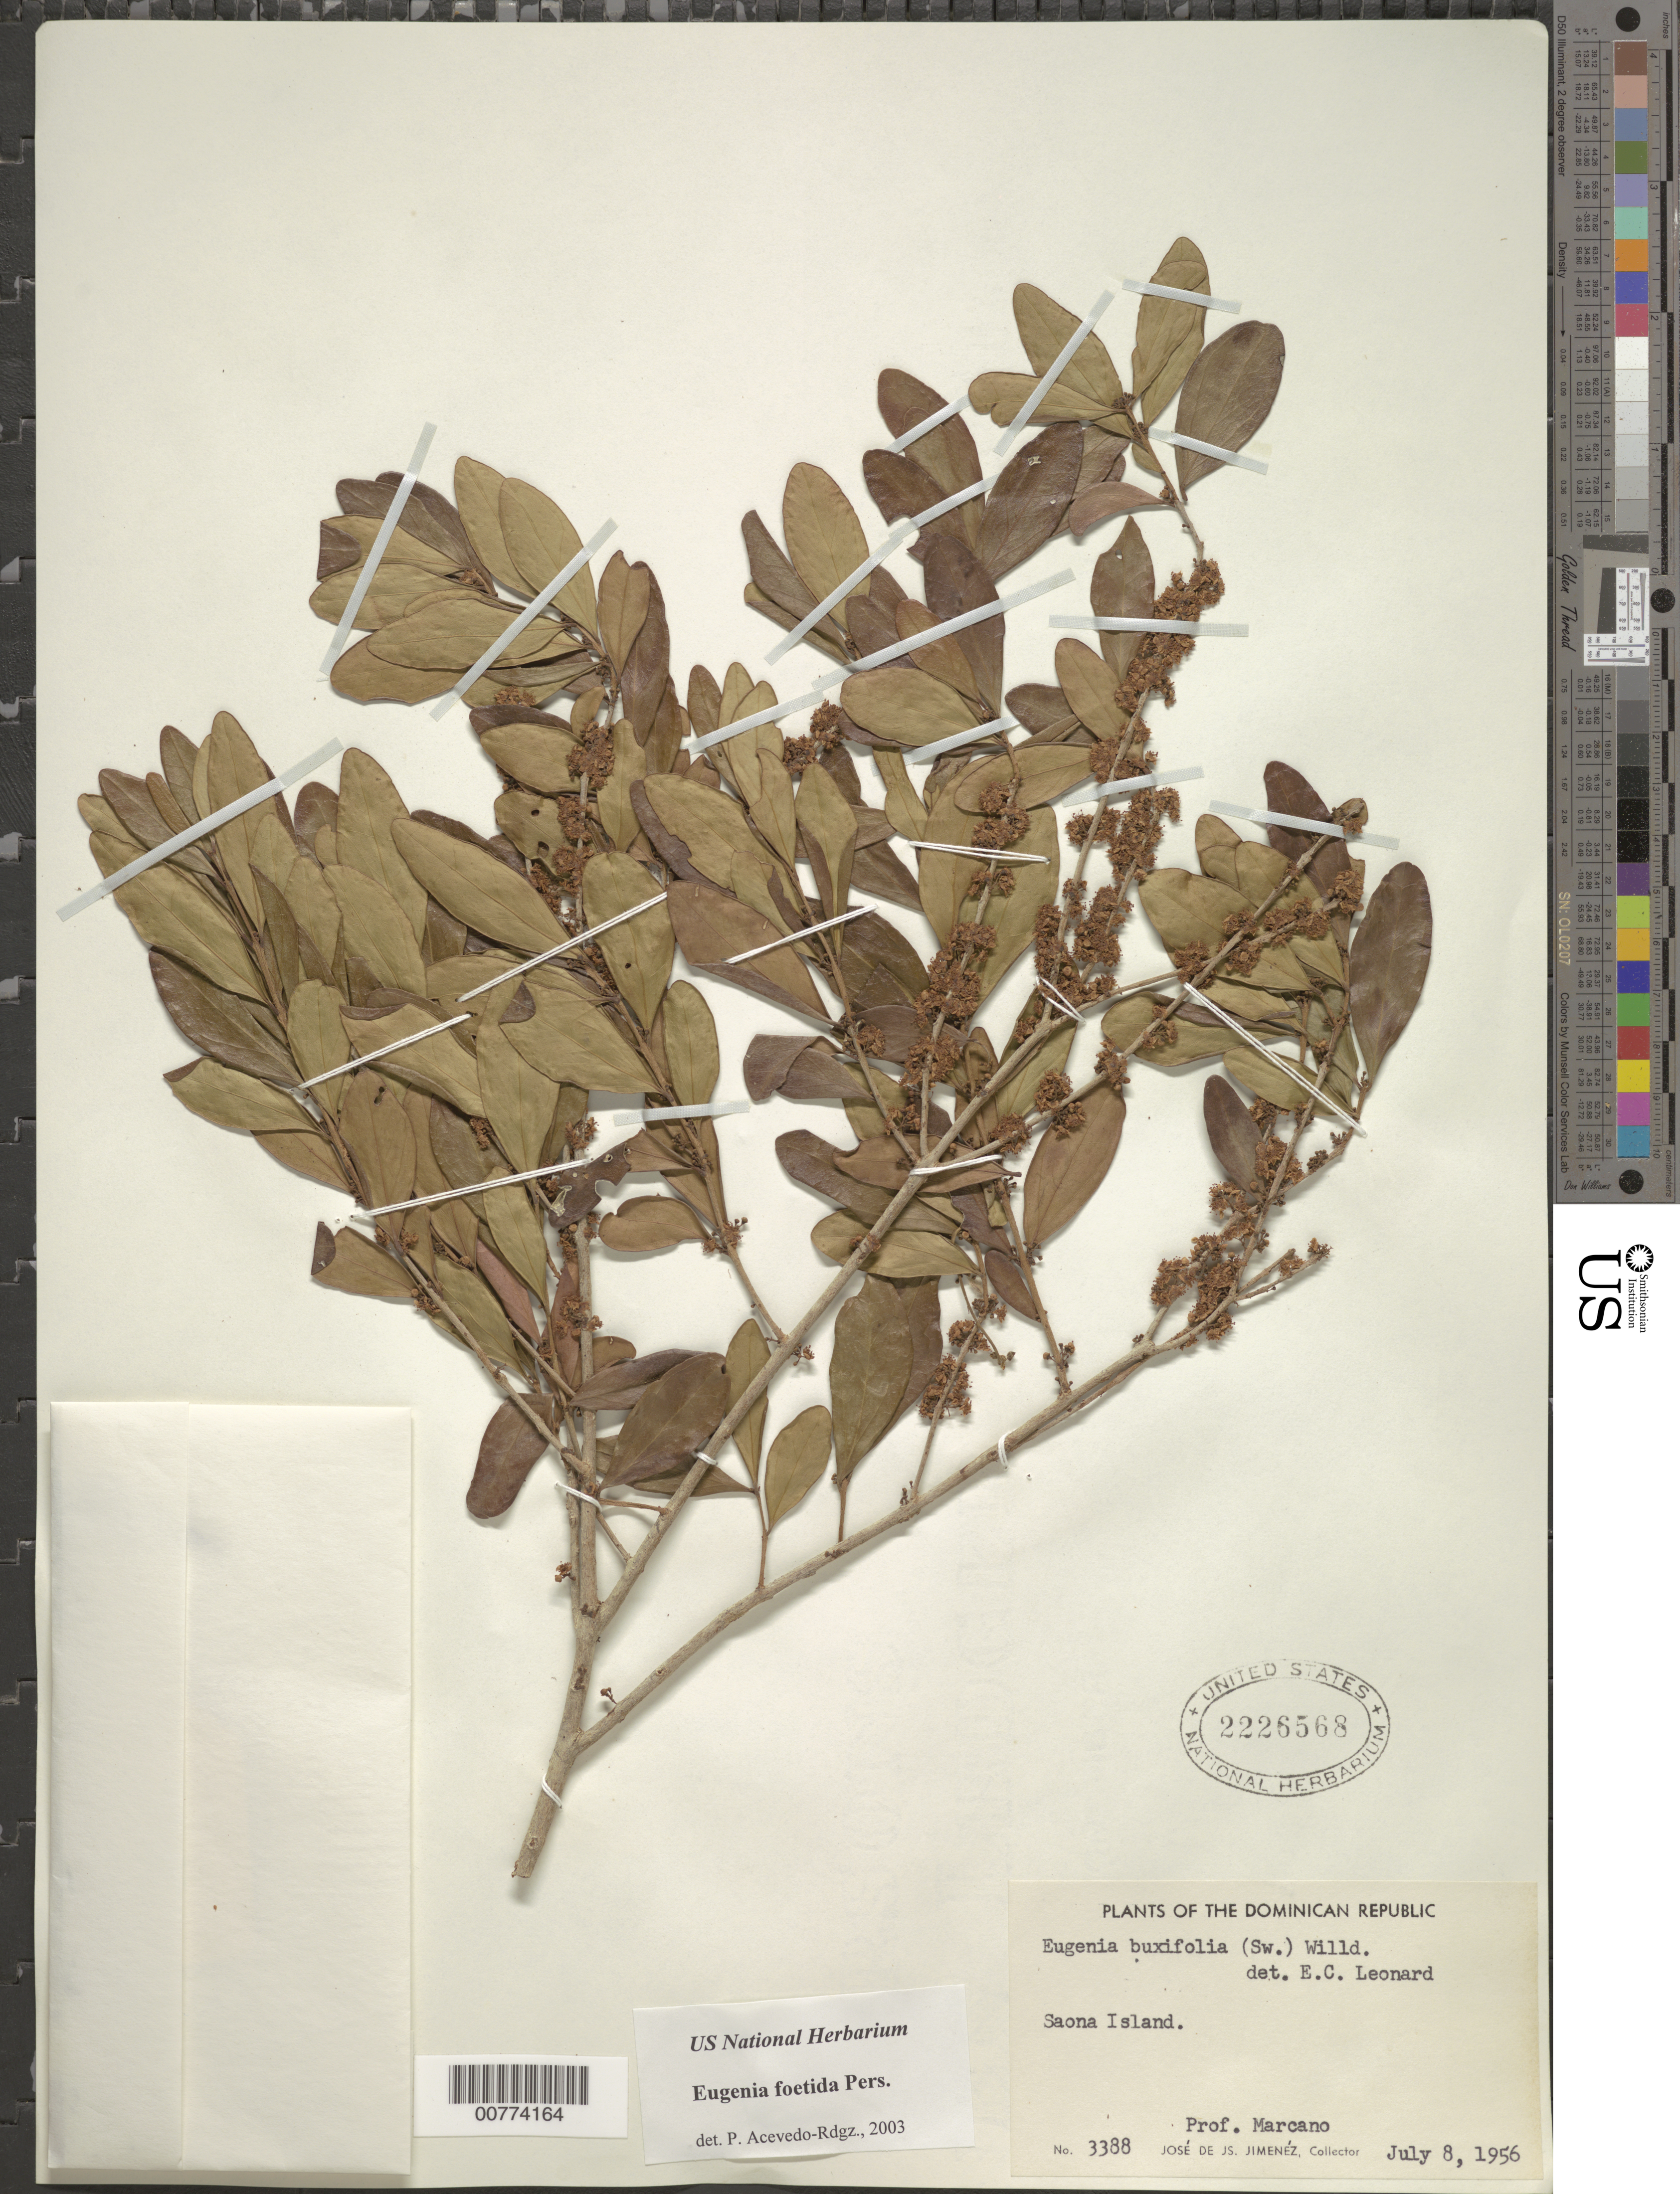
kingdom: Plantae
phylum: Tracheophyta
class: Magnoliopsida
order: Myrtales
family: Myrtaceae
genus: Eugenia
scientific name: Eugenia foetida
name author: Pers.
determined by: Acevedo-Rodríguez, P., (BOT), Smithsonian Institution - National Museum of Natural History (UNITED STATES)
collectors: E. J. Marcano F.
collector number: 3388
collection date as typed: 08 Jul 1956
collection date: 1956-07-08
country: Dominican Republic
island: Hispaniola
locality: Saona Island.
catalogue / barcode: US 2226568